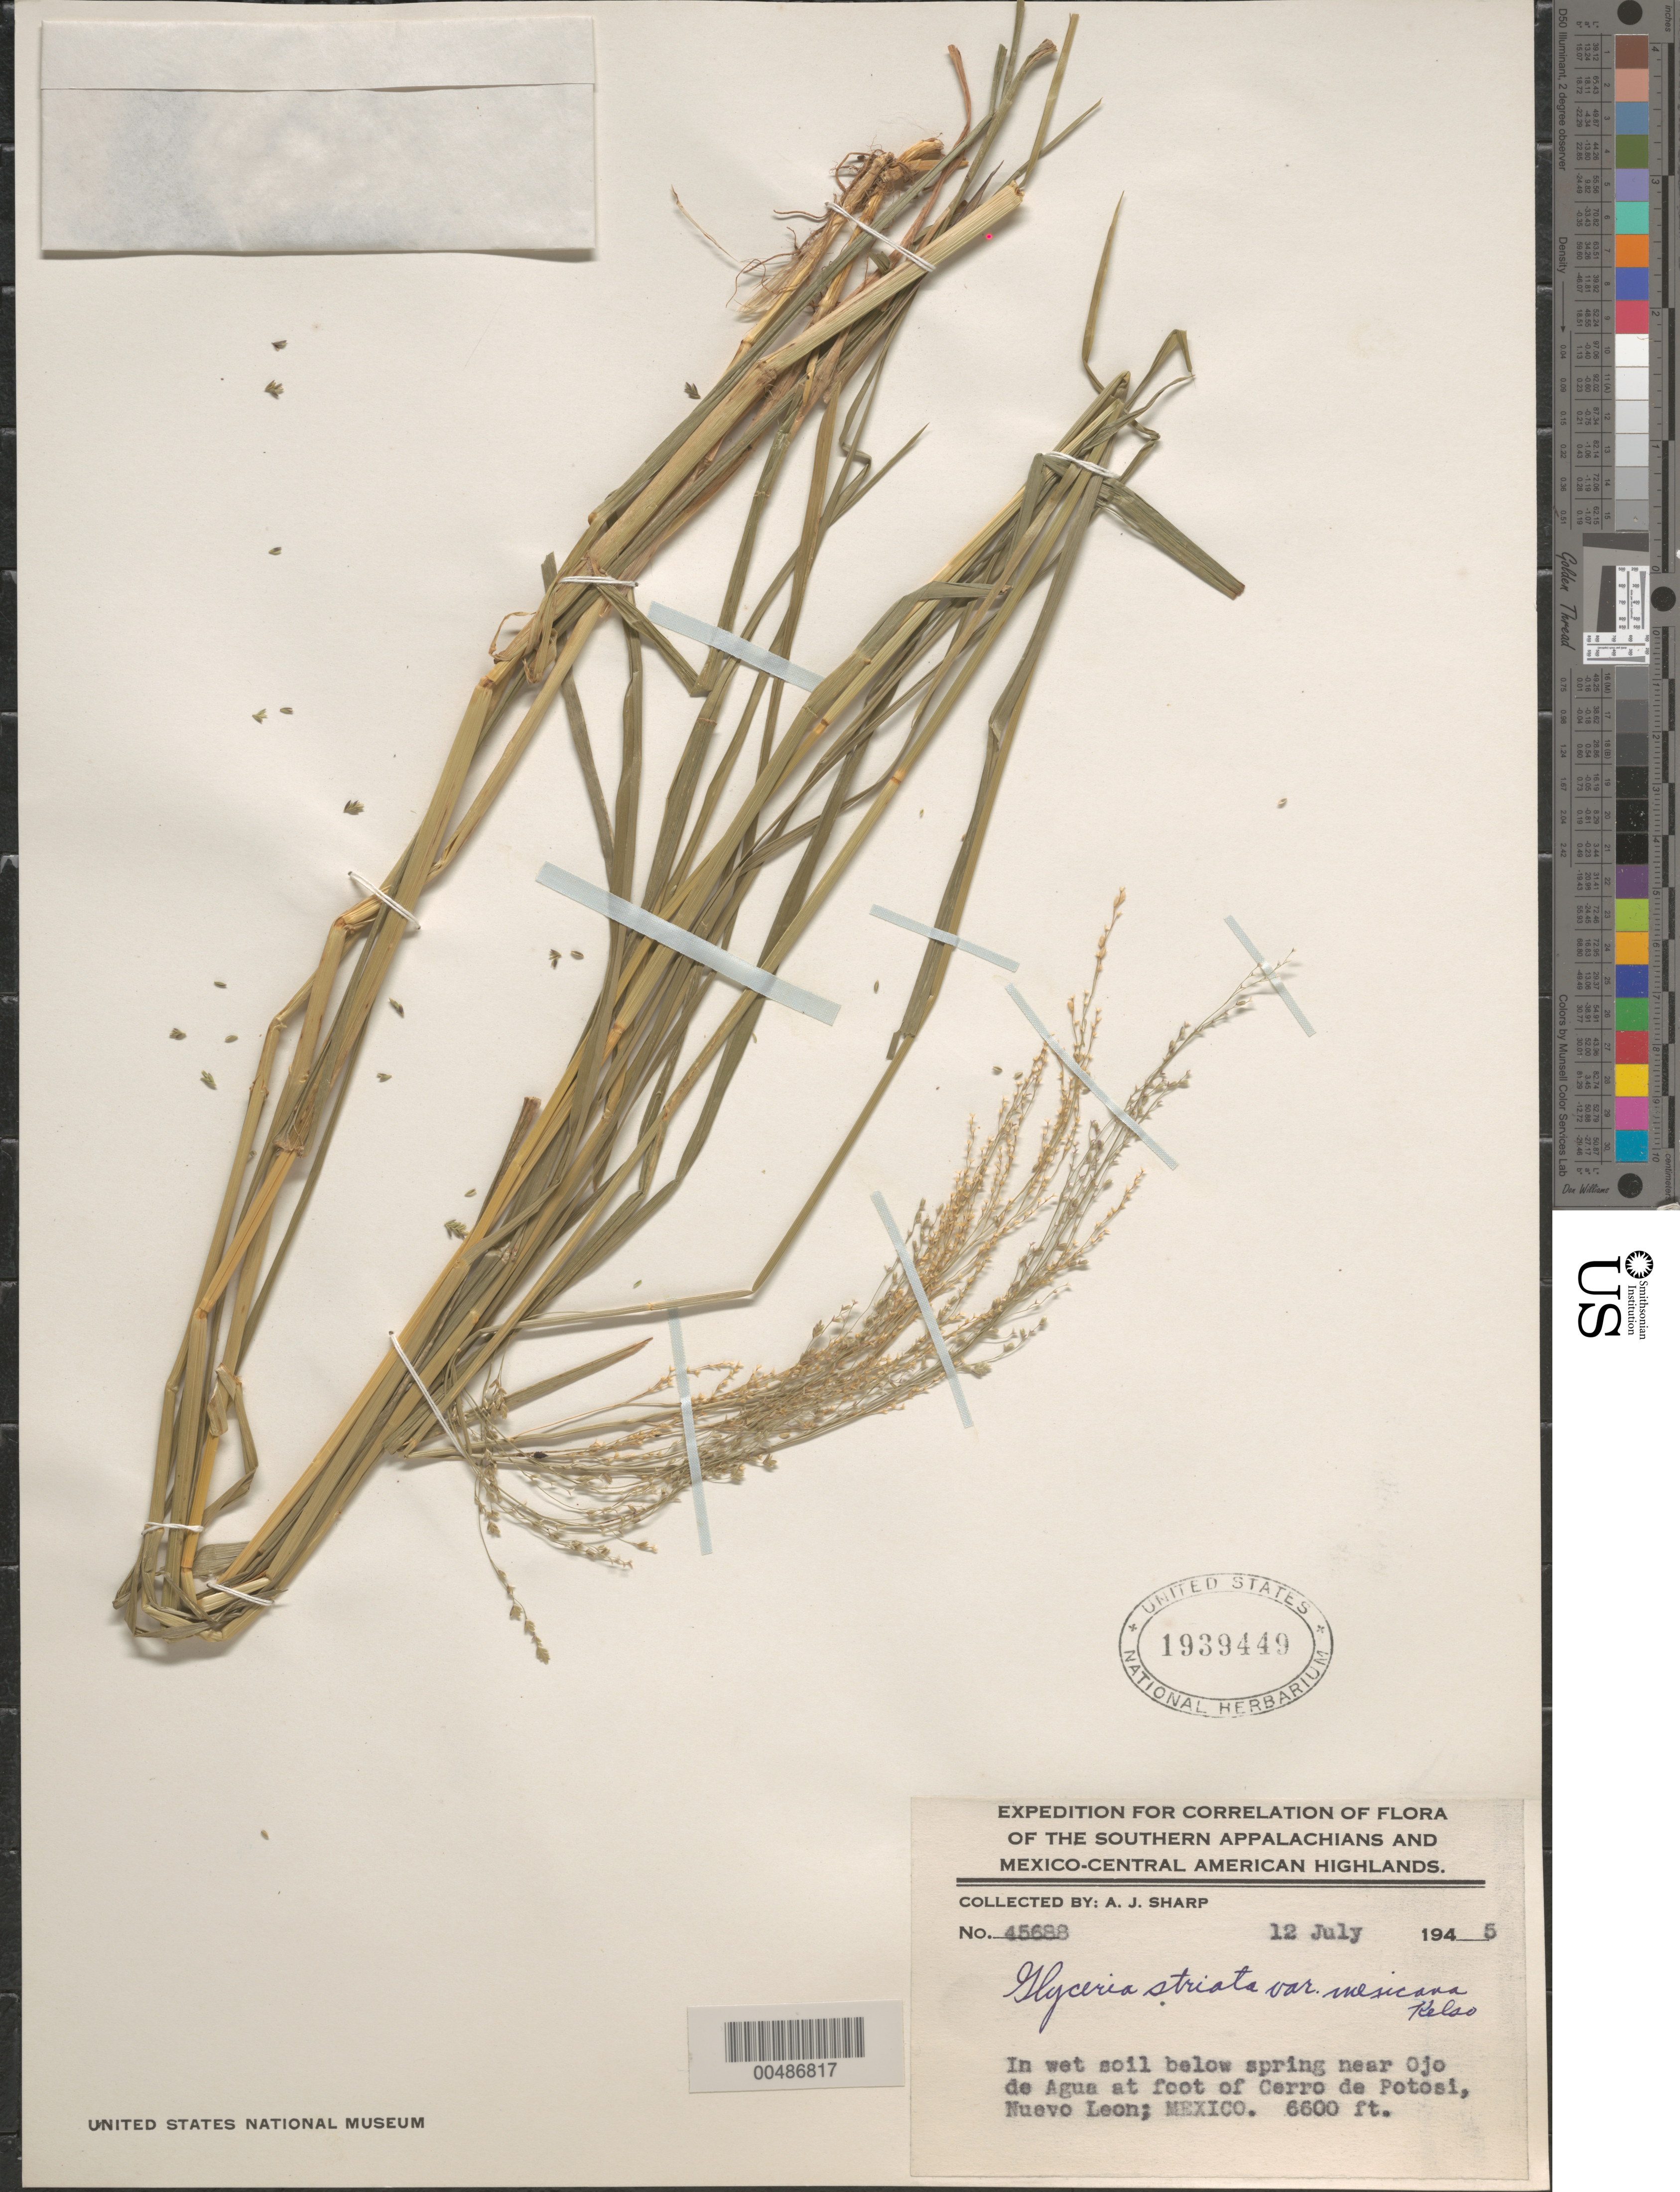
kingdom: Plantae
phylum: Tracheophyta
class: Liliopsida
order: Poales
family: Poaceae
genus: Glyceria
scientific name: Glyceria striata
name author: (Lam.) Hitchc.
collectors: A. J. Sharp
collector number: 45688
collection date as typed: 12 Jul 1945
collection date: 1945-07-12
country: Mexico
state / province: Nuevo León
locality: below spring near Ojo de Agua at foot of Cerro de Potosi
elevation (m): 2012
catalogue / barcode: US 1939449